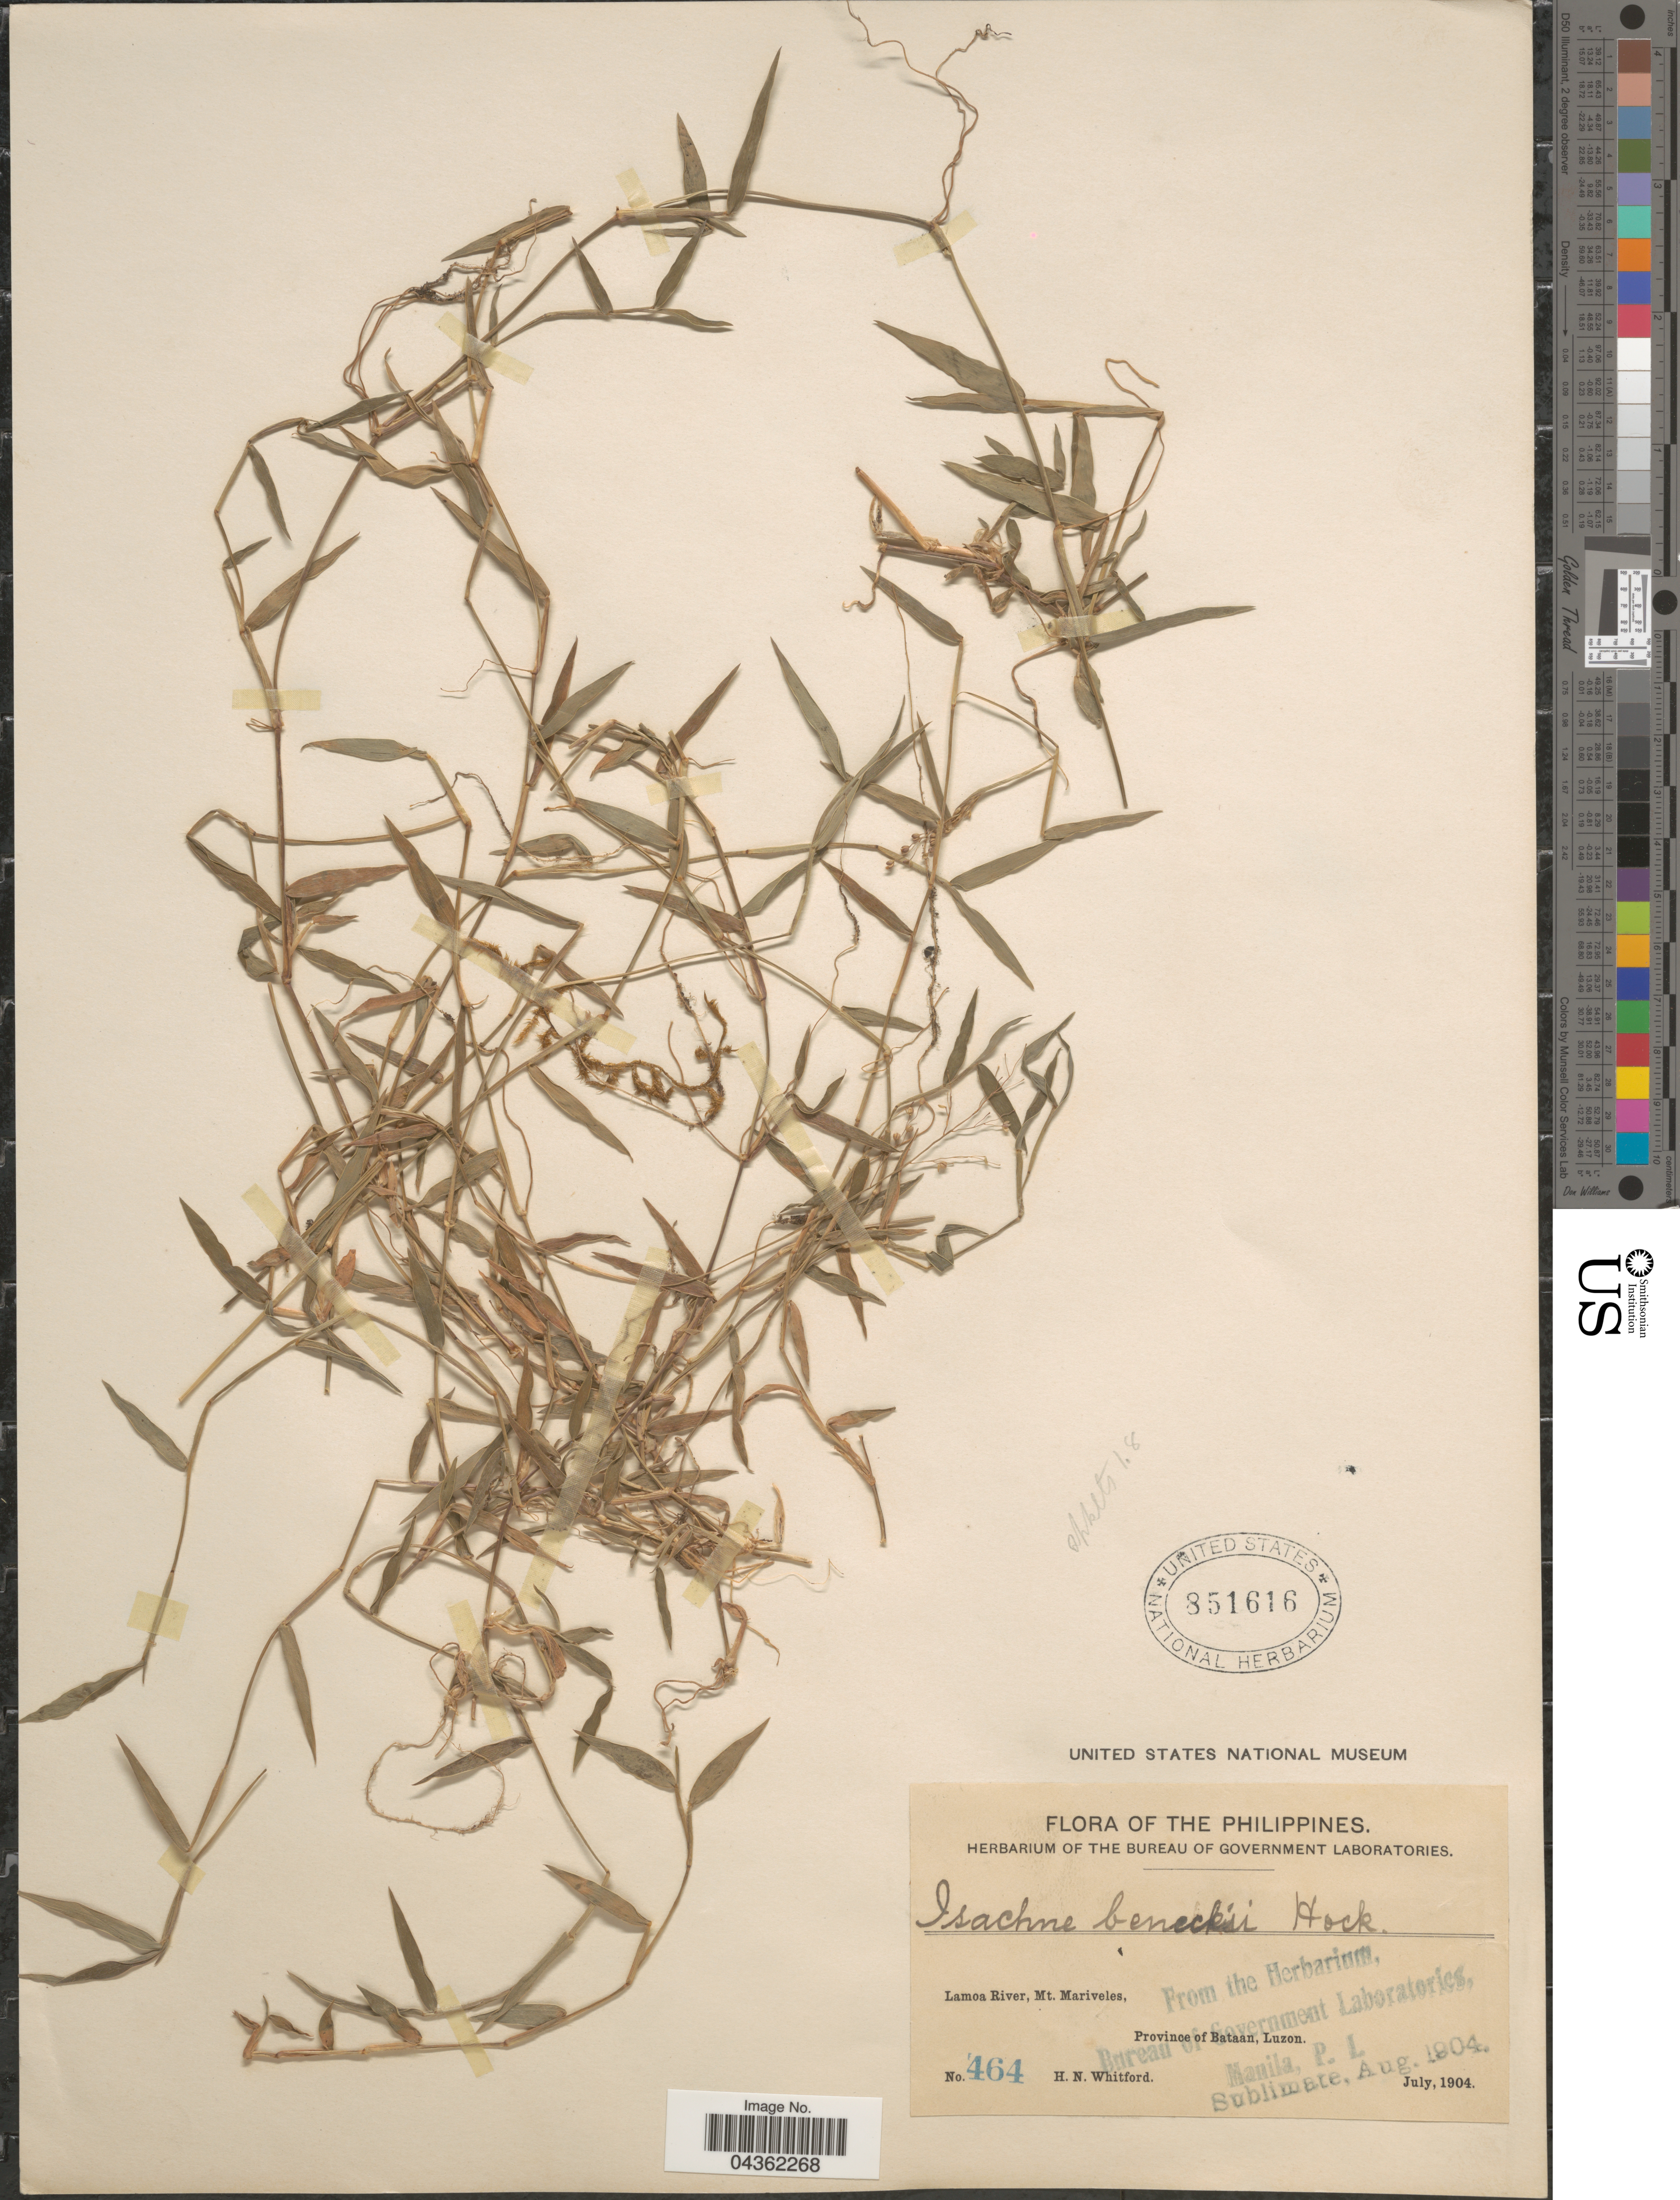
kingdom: Plantae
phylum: Tracheophyta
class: Liliopsida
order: Poales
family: Poaceae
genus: Isachne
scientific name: Isachne sp.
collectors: H. N. Whitford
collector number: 464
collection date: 1904-07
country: Philippines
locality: Lamoa River, Mt. Mariveles, Province of Bataan, Luzon.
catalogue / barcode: US 851616